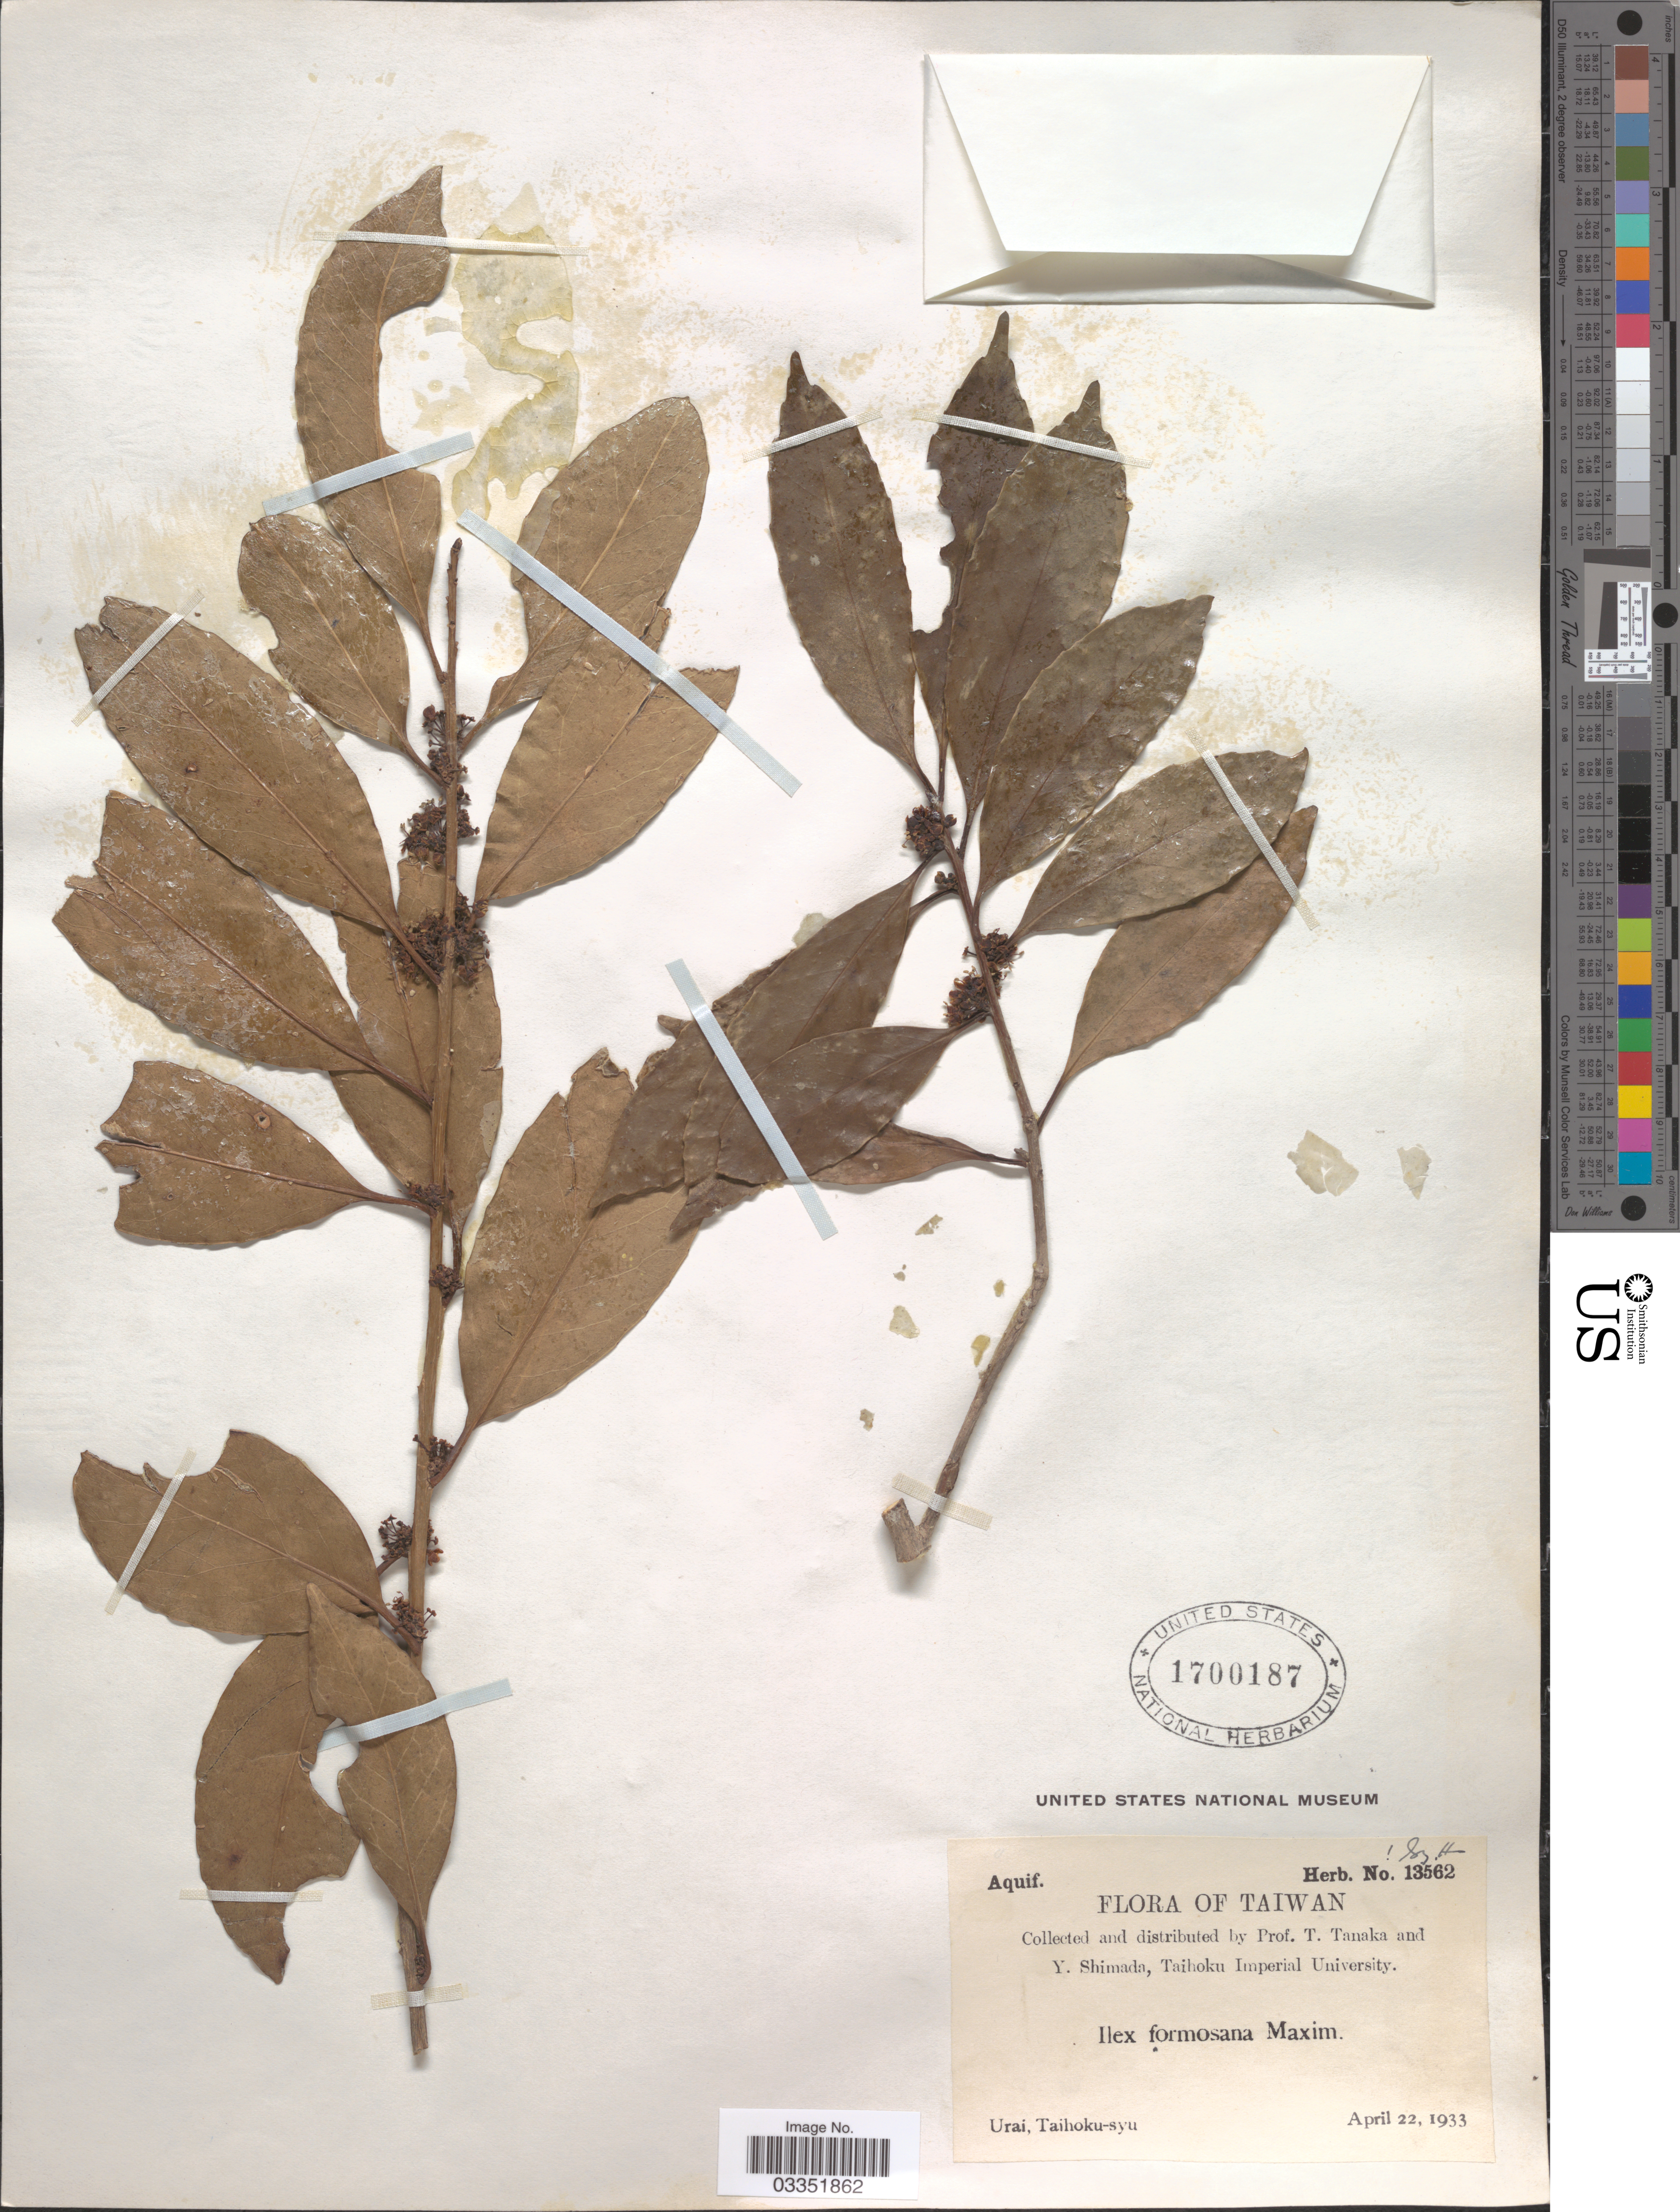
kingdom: Plantae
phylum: Tracheophyta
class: Magnoliopsida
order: Aquifoliales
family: Aquifoliaceae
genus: Ilex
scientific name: Ilex formosana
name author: Maxim.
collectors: T. Tanaka & Y. Shimada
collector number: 13562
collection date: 1933-04-22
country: Taiwan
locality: Urai, Taihoku-syu.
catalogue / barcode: US 1700187